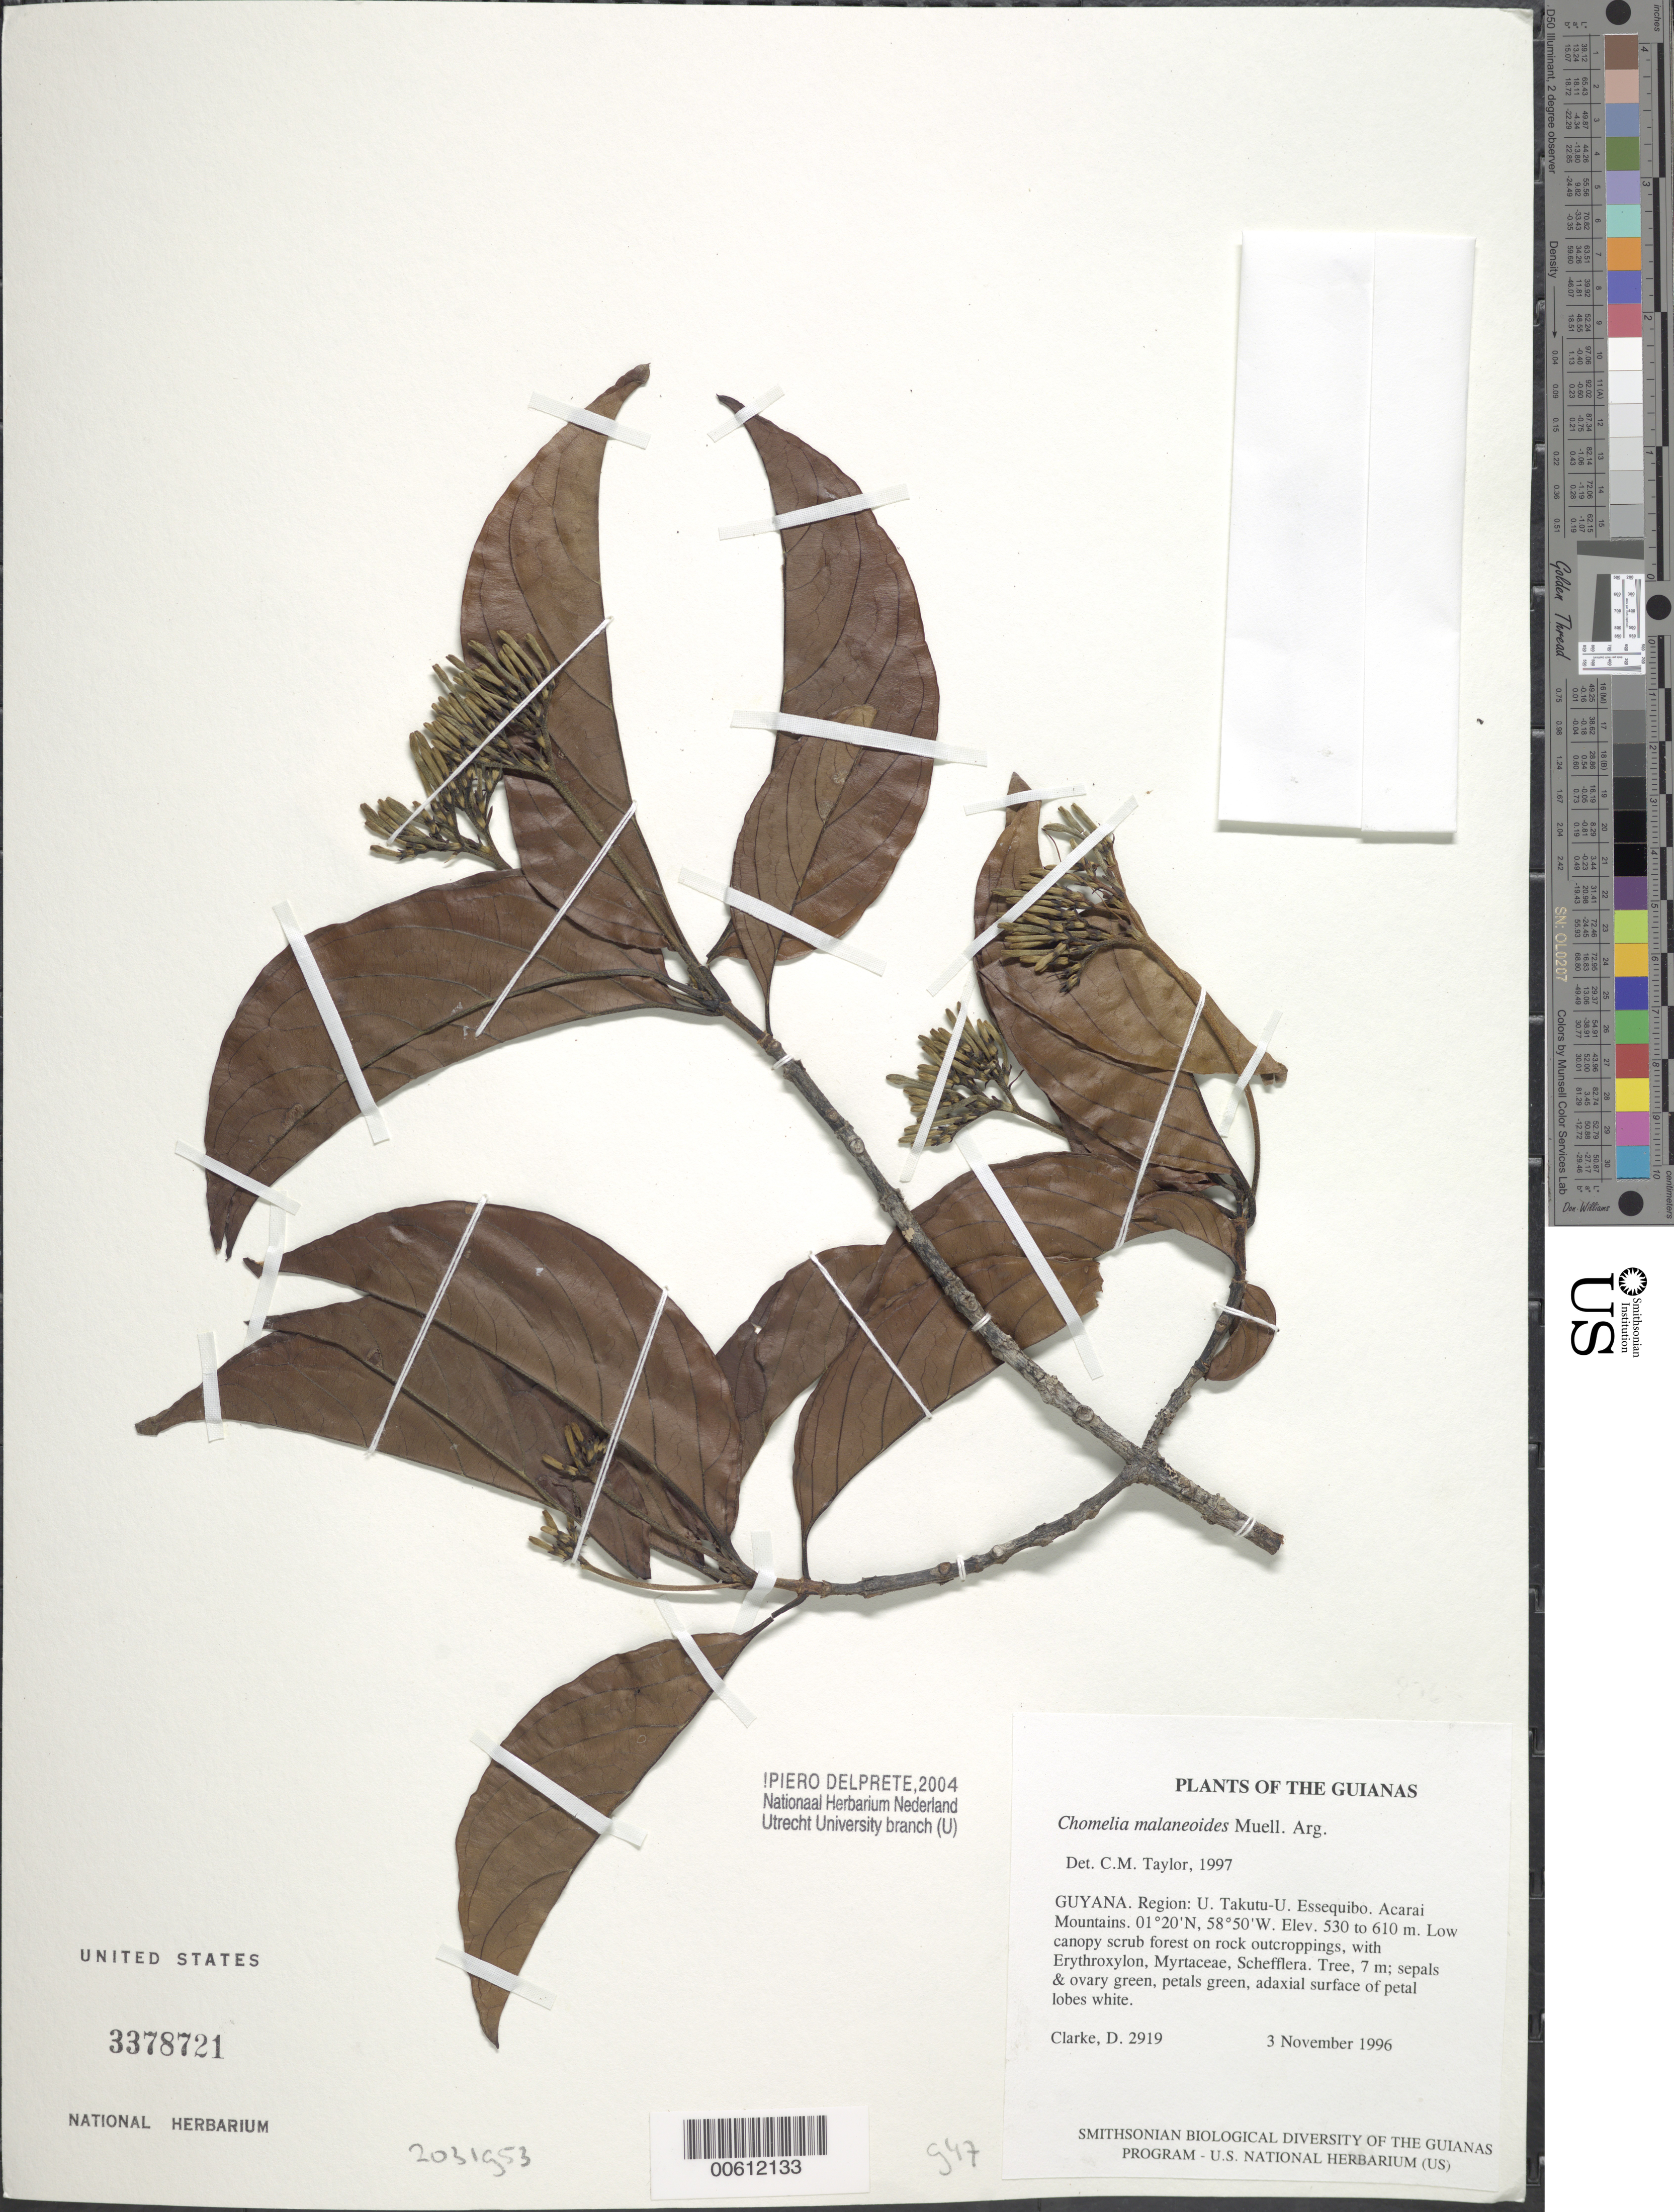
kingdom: Plantae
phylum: Tracheophyta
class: Magnoliopsida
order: Gentianales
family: Rubiaceae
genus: Chomelia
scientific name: Chomelia malaneoides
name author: Müll. Arg.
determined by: Taylor, Charlotte M.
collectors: H. D. Clarke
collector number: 2919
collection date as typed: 3 November 1996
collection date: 1996-11-03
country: Guyana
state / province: U. Takutu-U. Essequibo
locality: Acarai Mountains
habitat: Low canopy scrub forest on rock outcroppings, with Erythroxylum, Myrtaceae, Schefflera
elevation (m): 530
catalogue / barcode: US 3378721